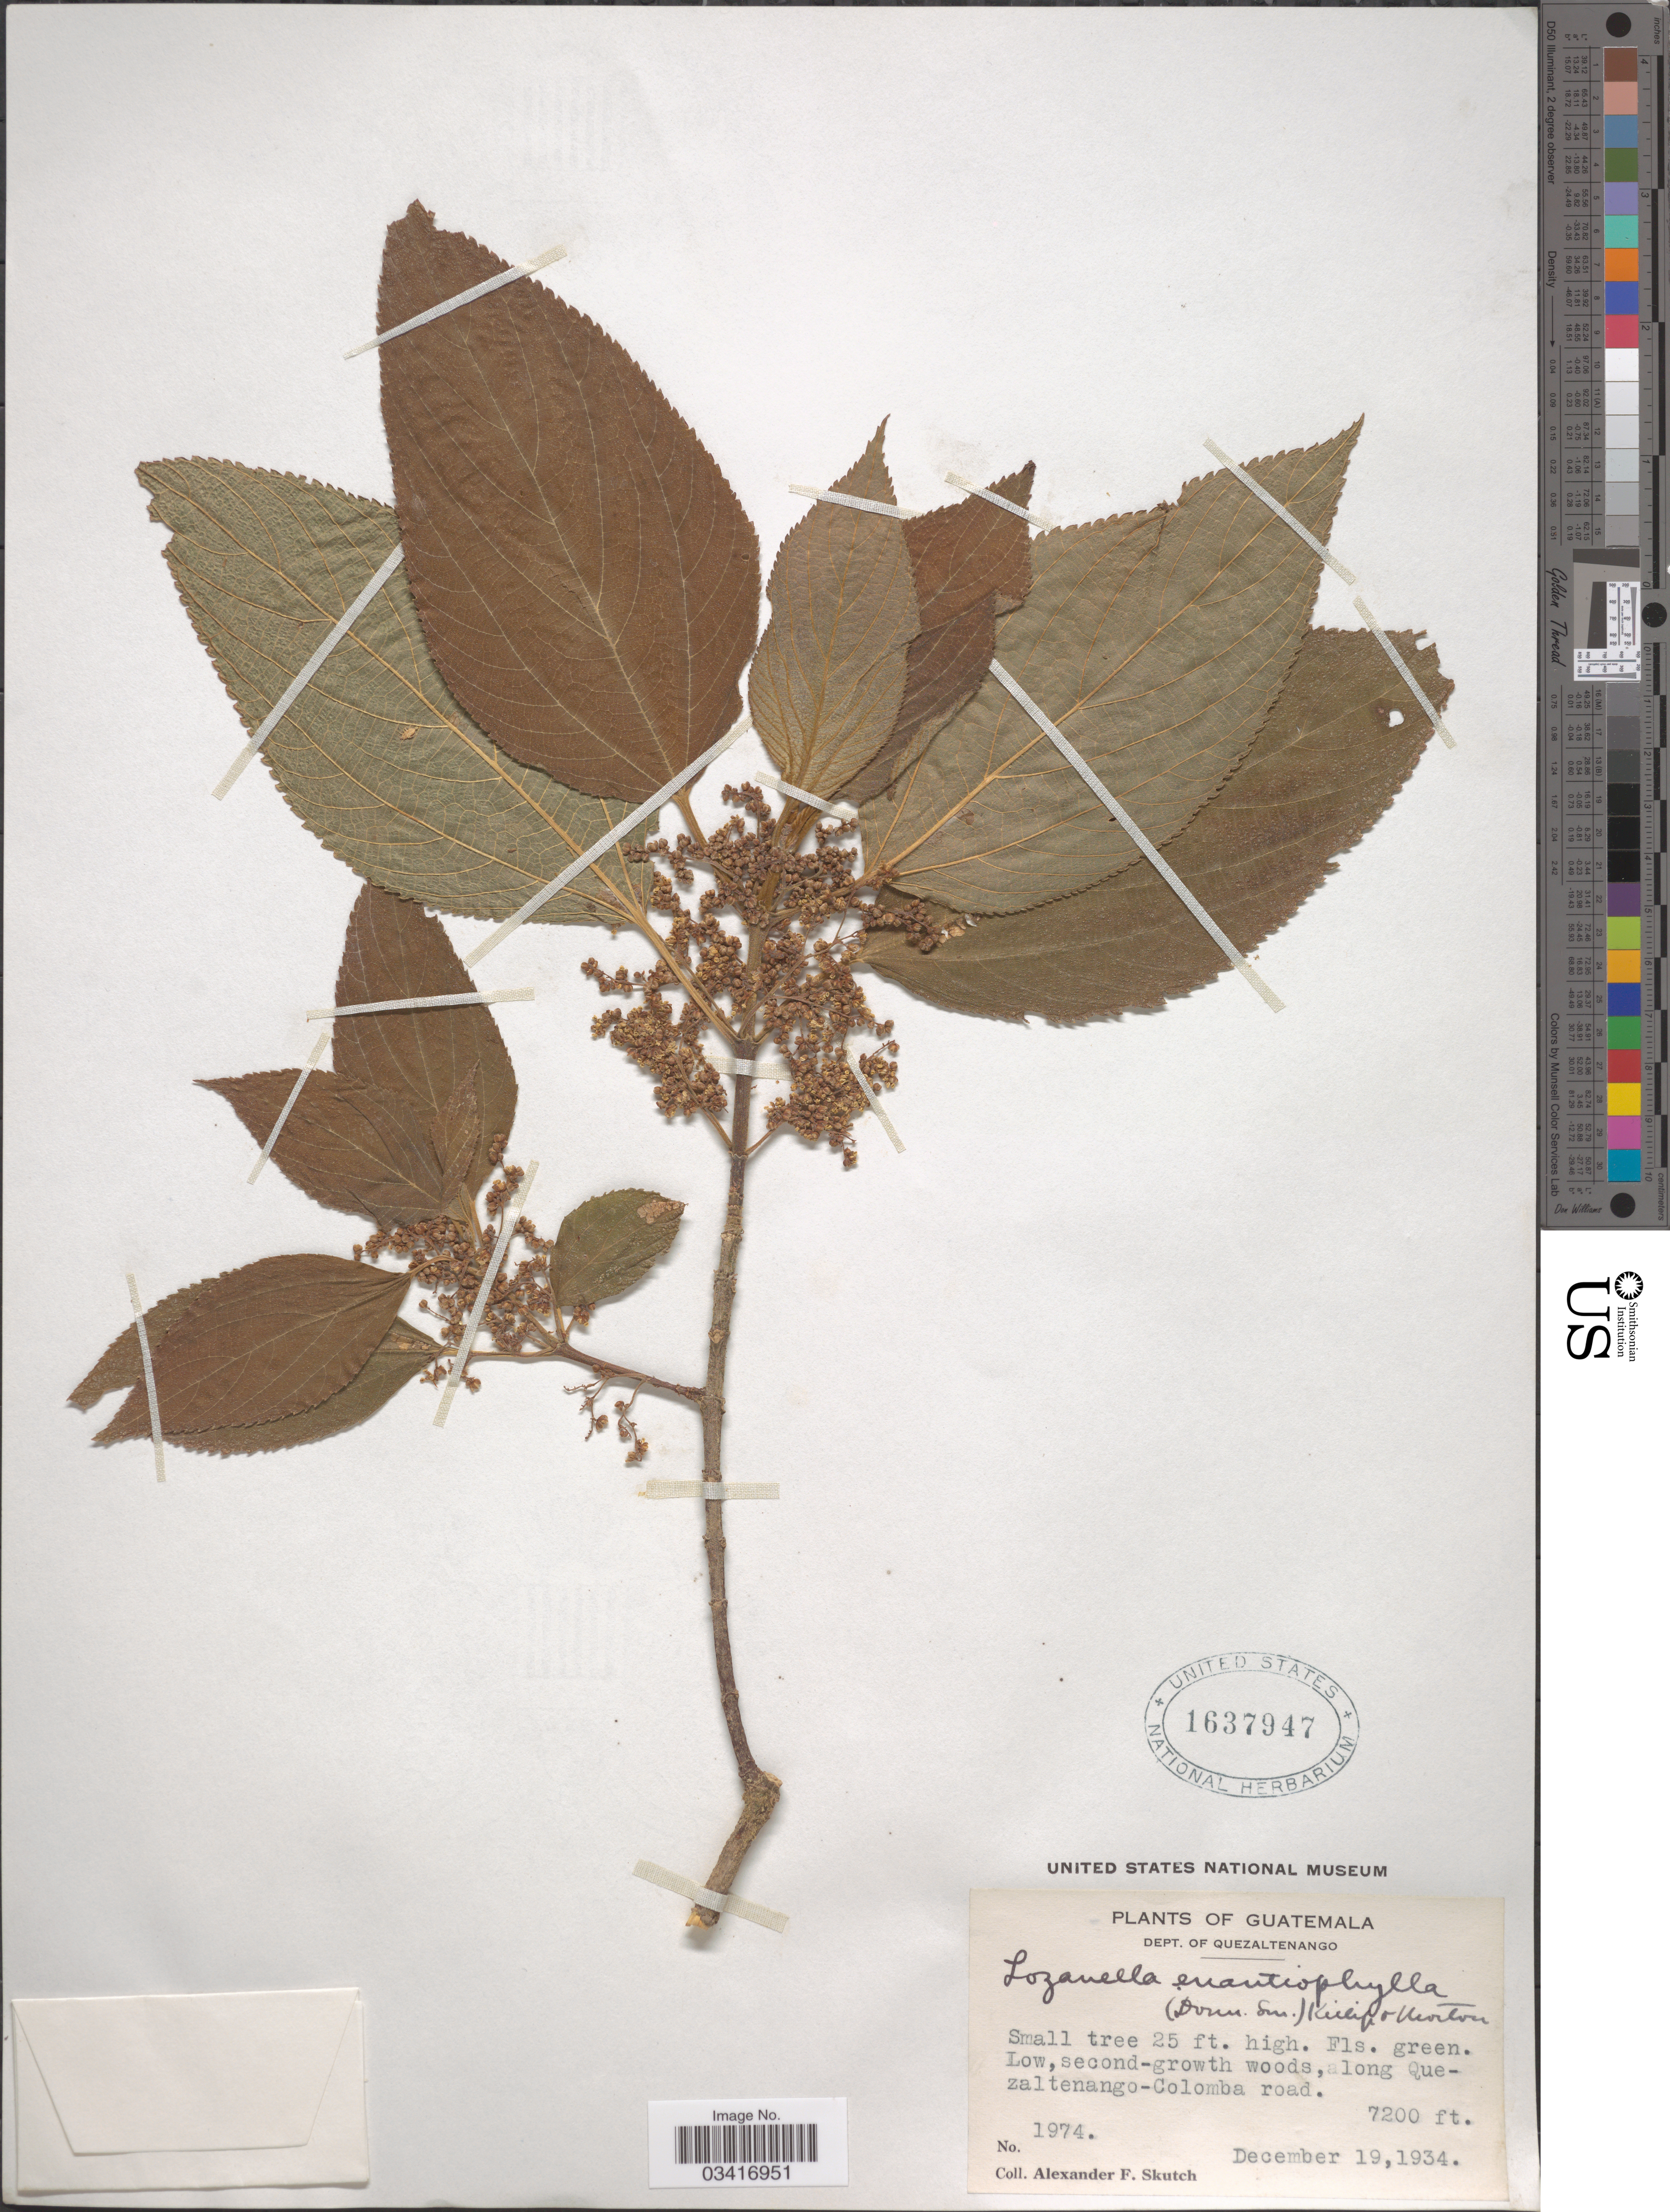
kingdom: Plantae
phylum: Tracheophyta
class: Magnoliopsida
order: Rosales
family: Cannabaceae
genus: Lozanella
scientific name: Lozanella enantiophylla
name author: (Donn. Sm.) Killip & C.V. Morton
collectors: A. F. Skutch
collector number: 1974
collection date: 1934-12-19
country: Guatemala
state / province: Quetzaltenango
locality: Dept. of Quezaltenango. Along Quezaltenango-Colomba road.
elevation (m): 2195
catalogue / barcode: US 1637947